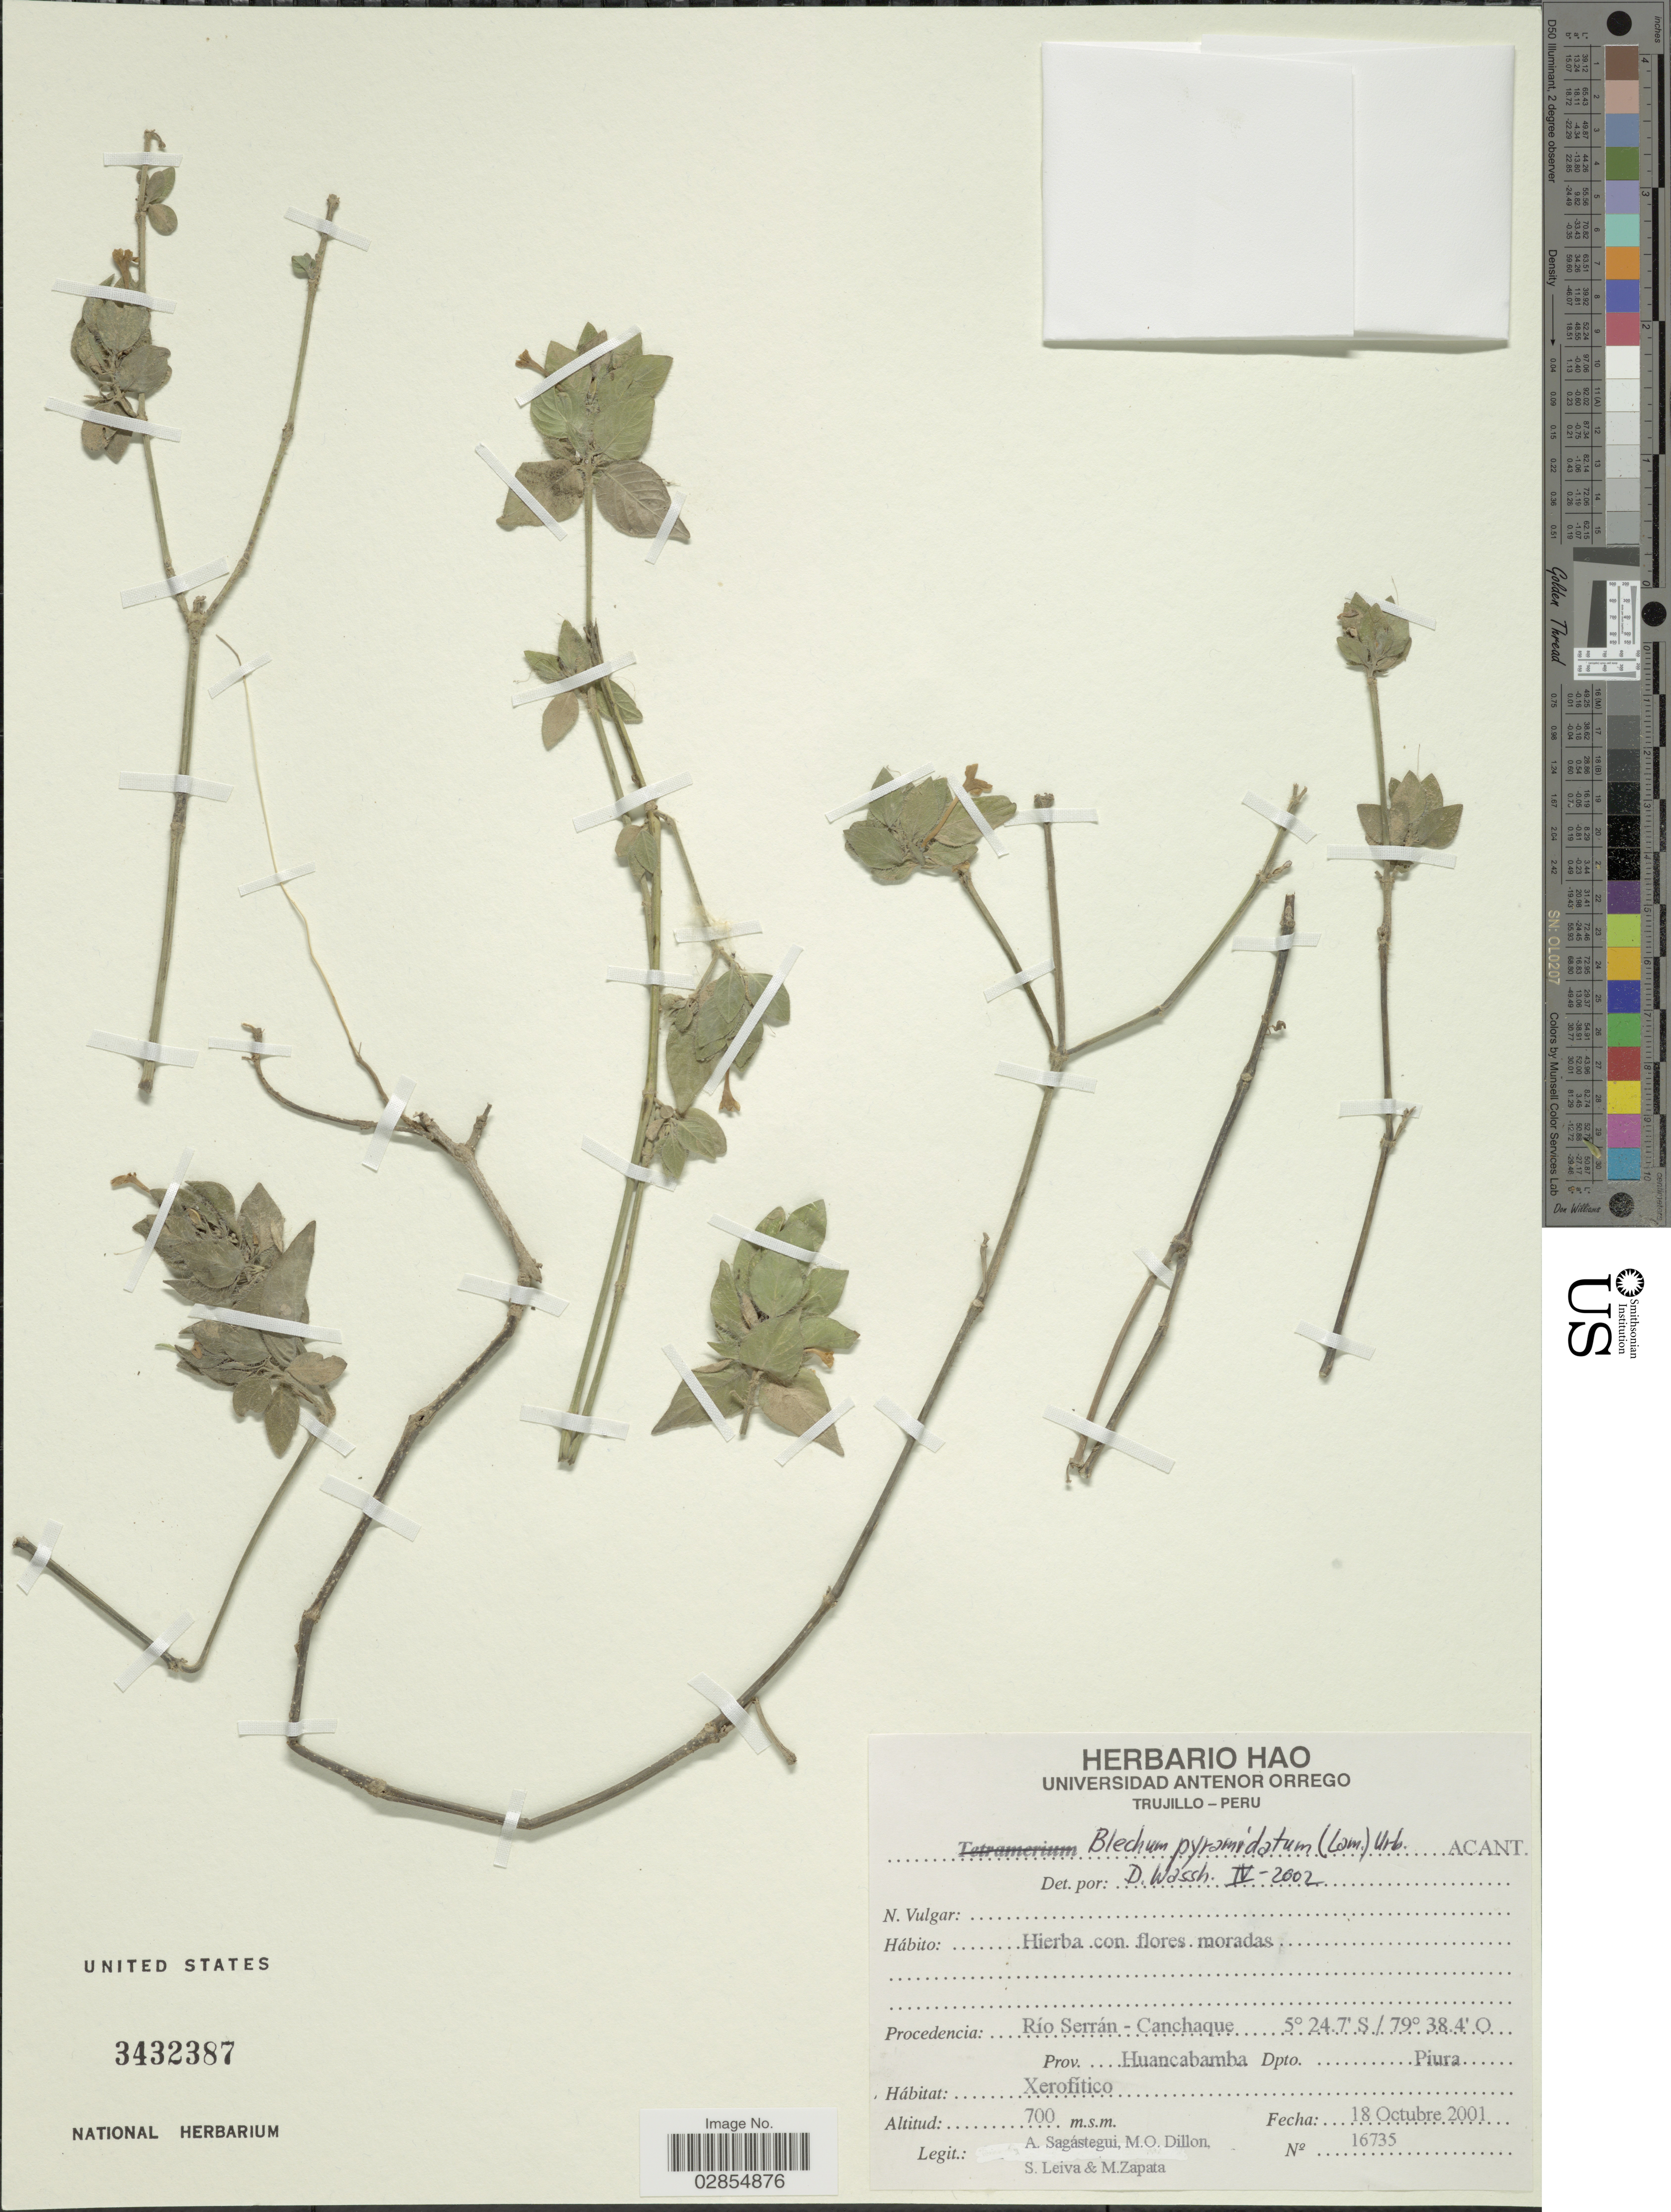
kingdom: Plantae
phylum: Tracheophyta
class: Magnoliopsida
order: Lamiales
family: Acanthaceae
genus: Blechum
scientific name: Blechum brownei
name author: Juss.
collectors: A. Sagastegui, M. O. Dillon, S. Leiva & M. Zapata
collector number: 16735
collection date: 2001-10-18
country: Peru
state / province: Piura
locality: Río Serrán - Canchaque. Prov. Huancabamba. Dpto. Piura.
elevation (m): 700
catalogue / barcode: US 3432387